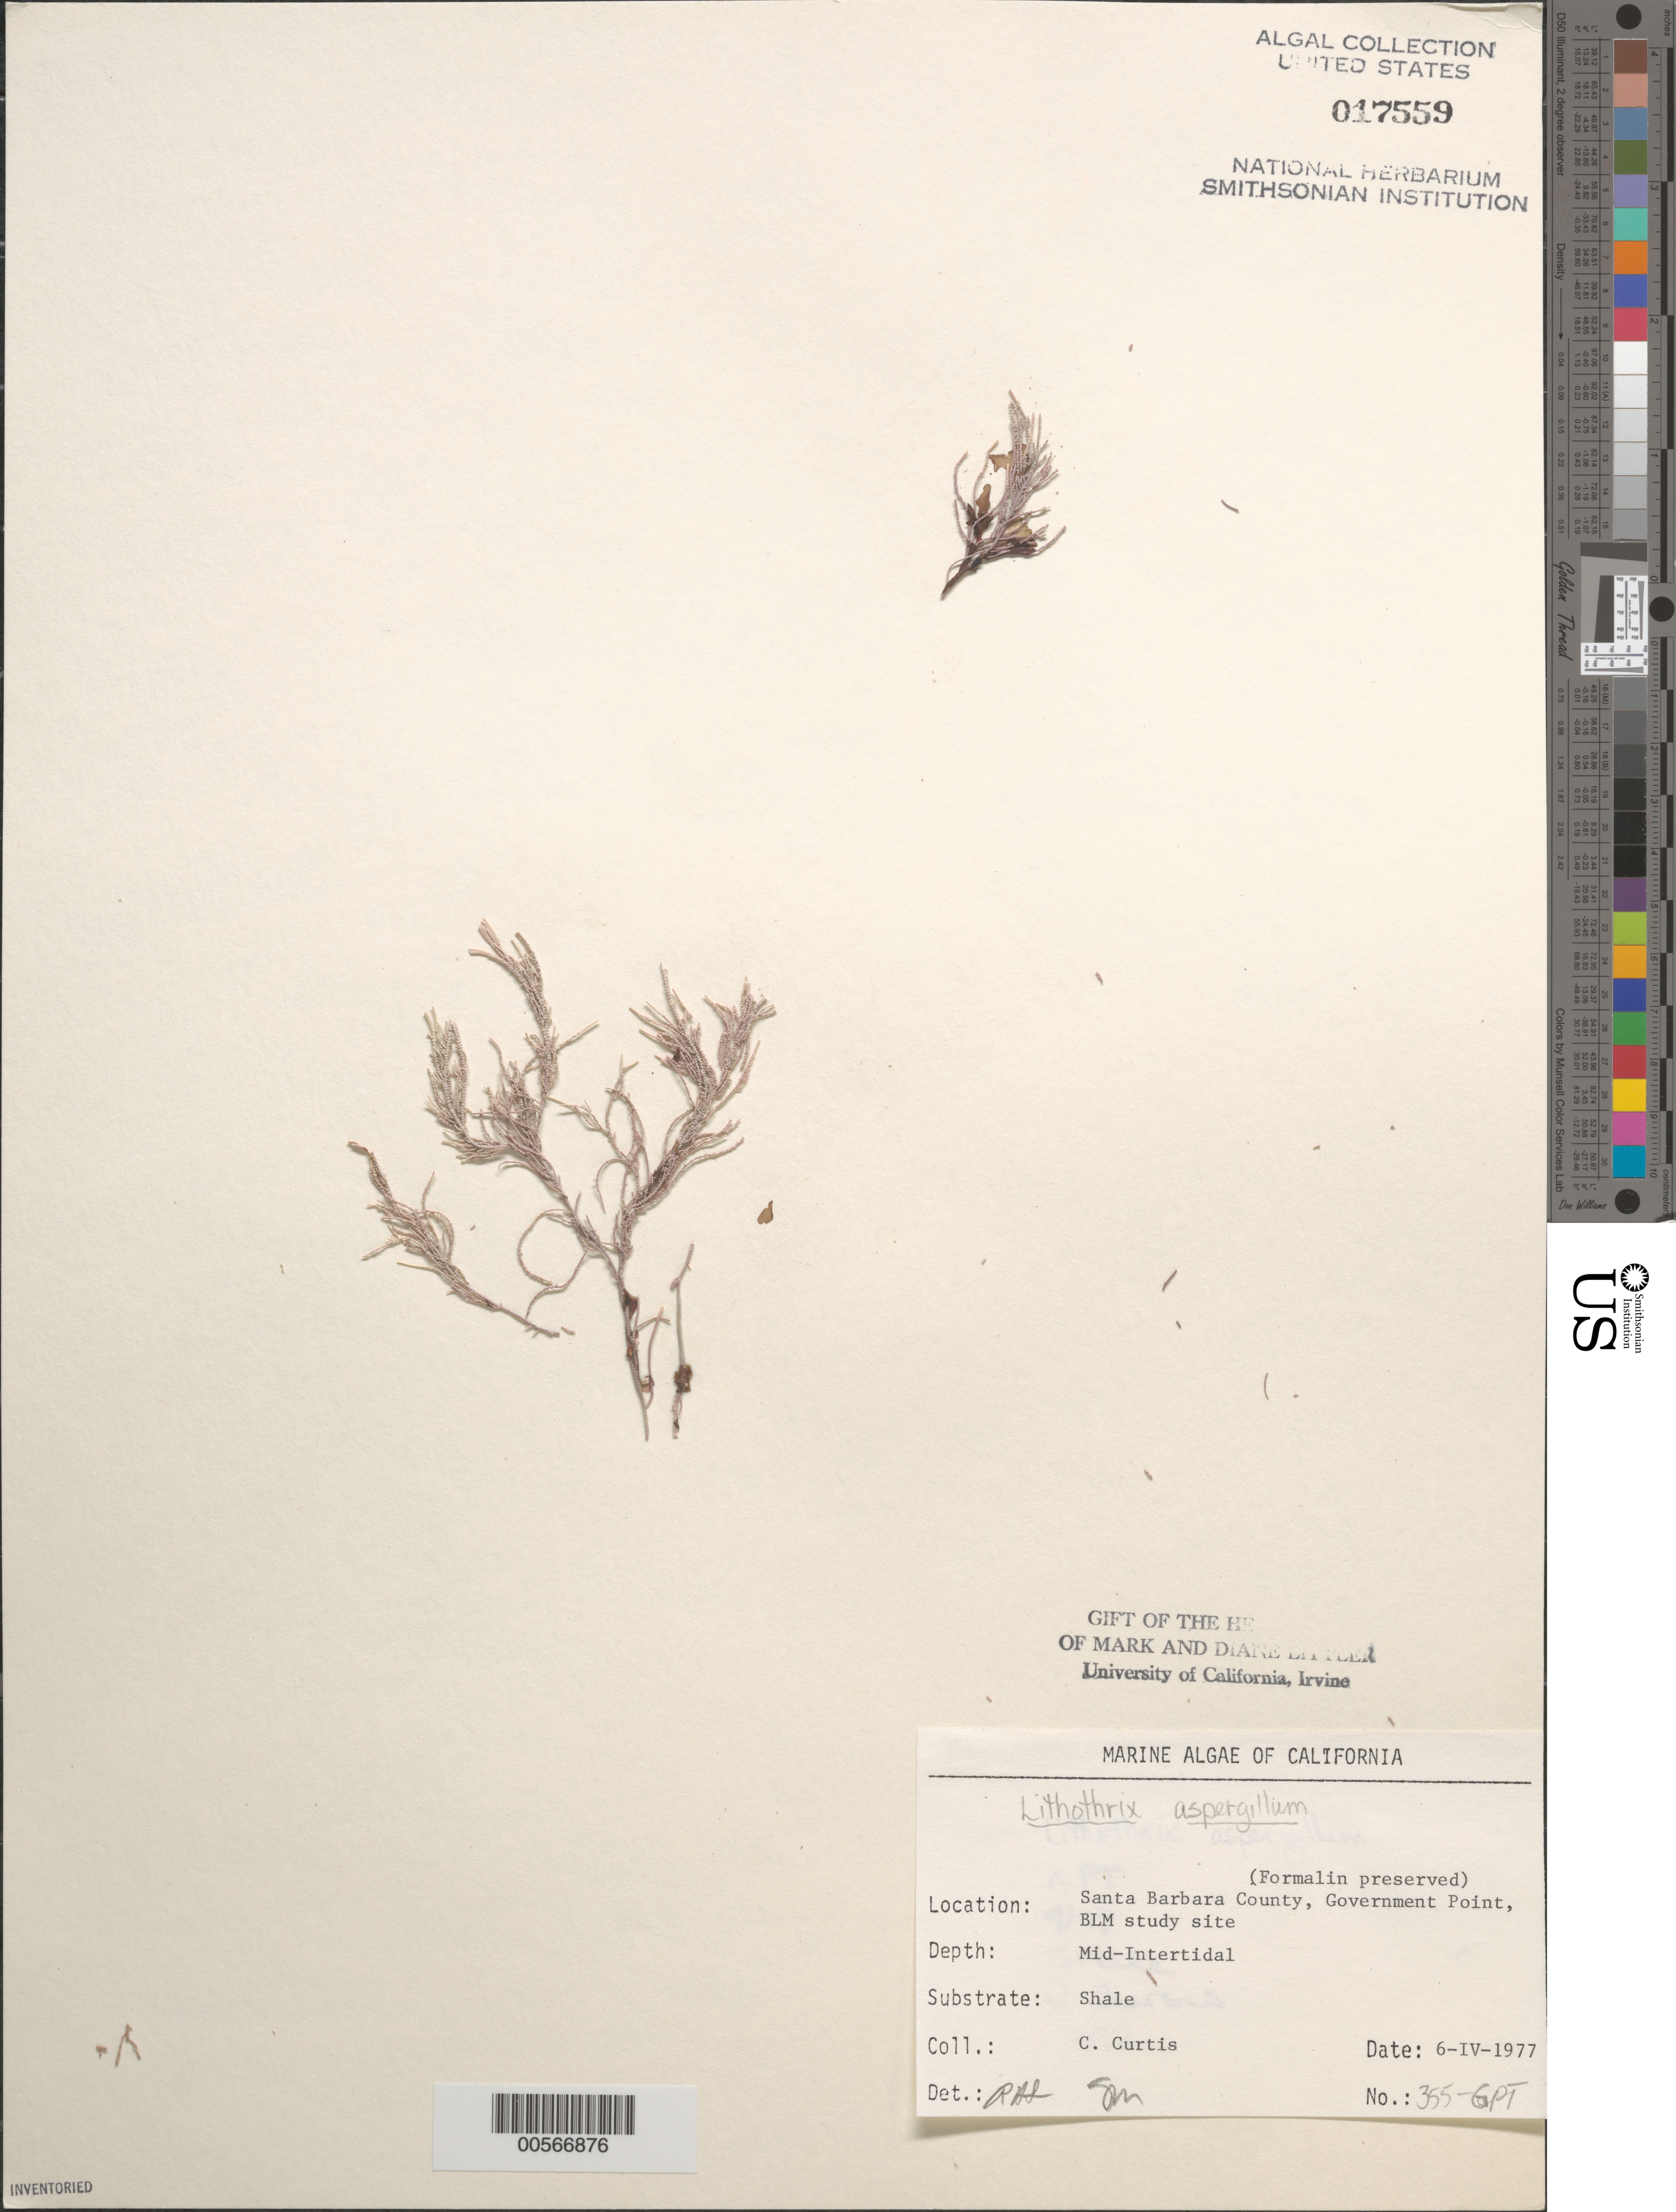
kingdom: Plantae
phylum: Rhodophyta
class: Florideophyceae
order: Corallinales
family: Lithophyllaceae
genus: Lithothrix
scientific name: Lithothrix aspergillum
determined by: Sims, Robert H.; Murray, S. N.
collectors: C. Curtis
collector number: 355-gpt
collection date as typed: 06 Apr 1977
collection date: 1977-04-06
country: United States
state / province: California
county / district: Santa Barbara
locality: Government Point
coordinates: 34 26'31"N, 120 24'06"W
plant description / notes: BLM-SOCALBIGHT Rocky Intertidal Survey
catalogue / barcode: US 17559